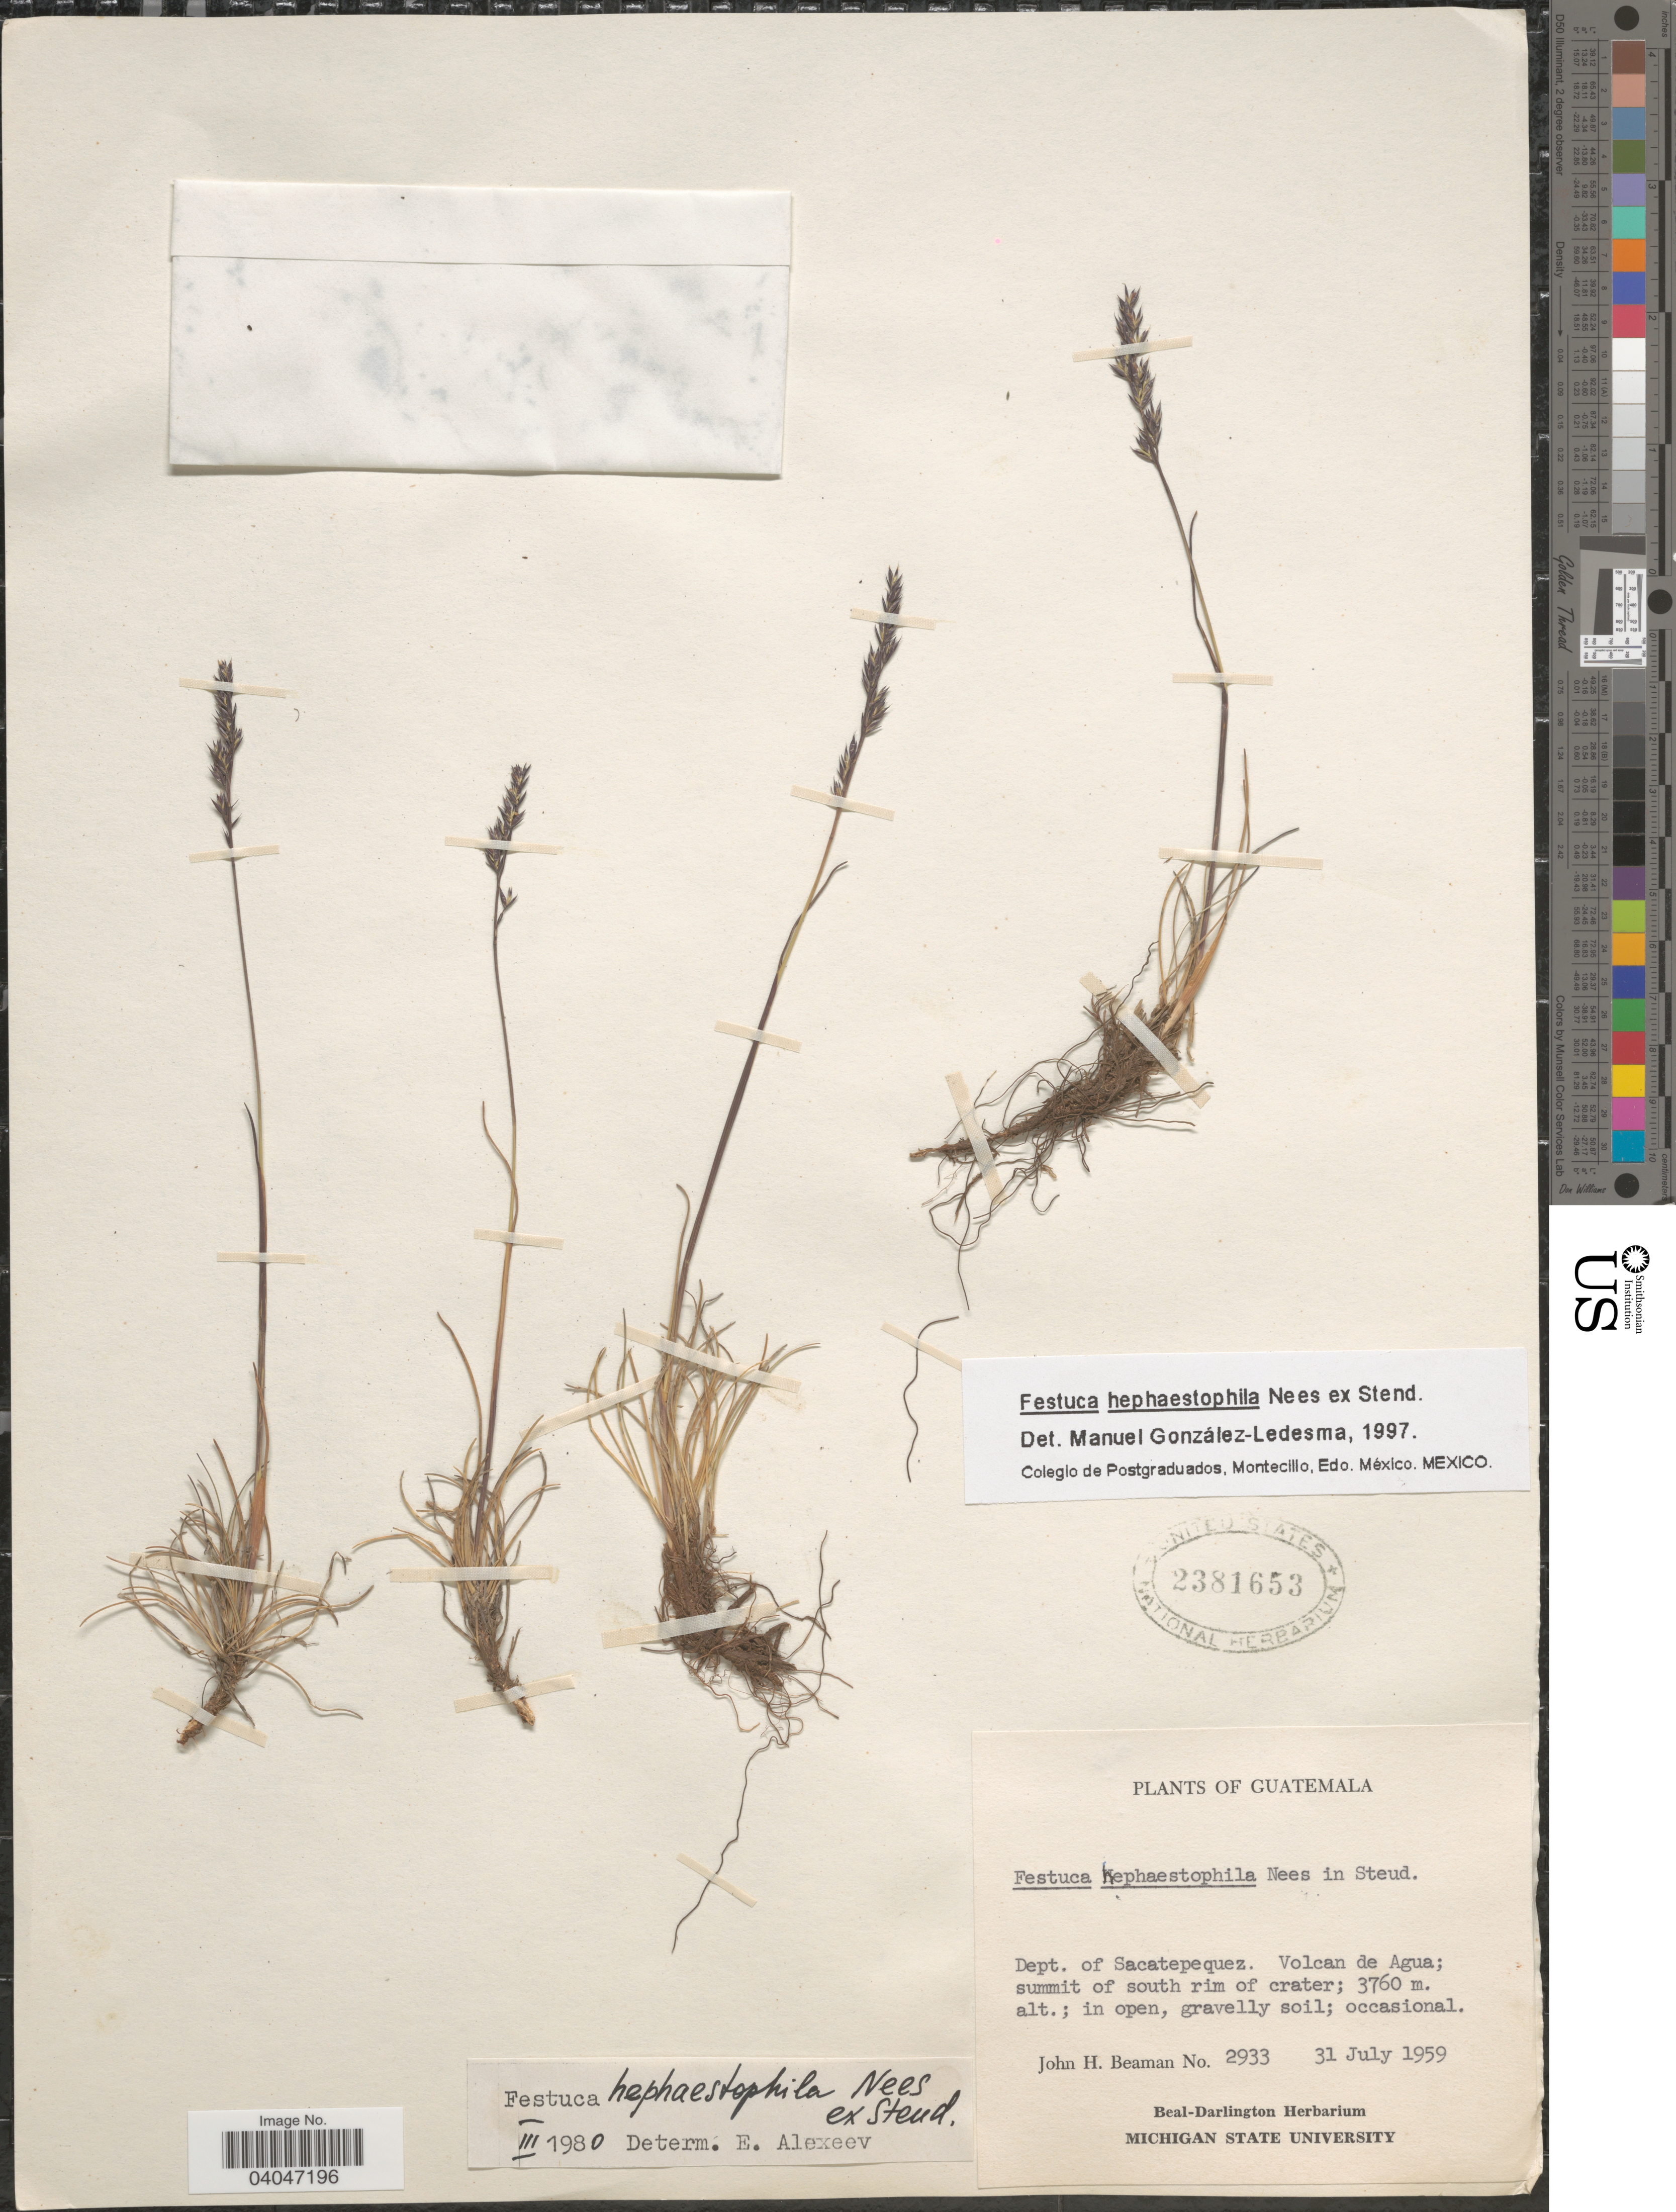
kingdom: Plantae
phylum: Tracheophyta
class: Liliopsida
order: Poales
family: Poaceae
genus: Festuca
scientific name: Festuca hephaestophila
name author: Nees ex Steud.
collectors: J. H. Beaman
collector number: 2933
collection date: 1959-07-31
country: Guatemala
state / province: Sacatepequez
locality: Dept. of Sacatepequez. Volcan de Agua; summit of south rim of crater.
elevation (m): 3760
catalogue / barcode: US 2381653